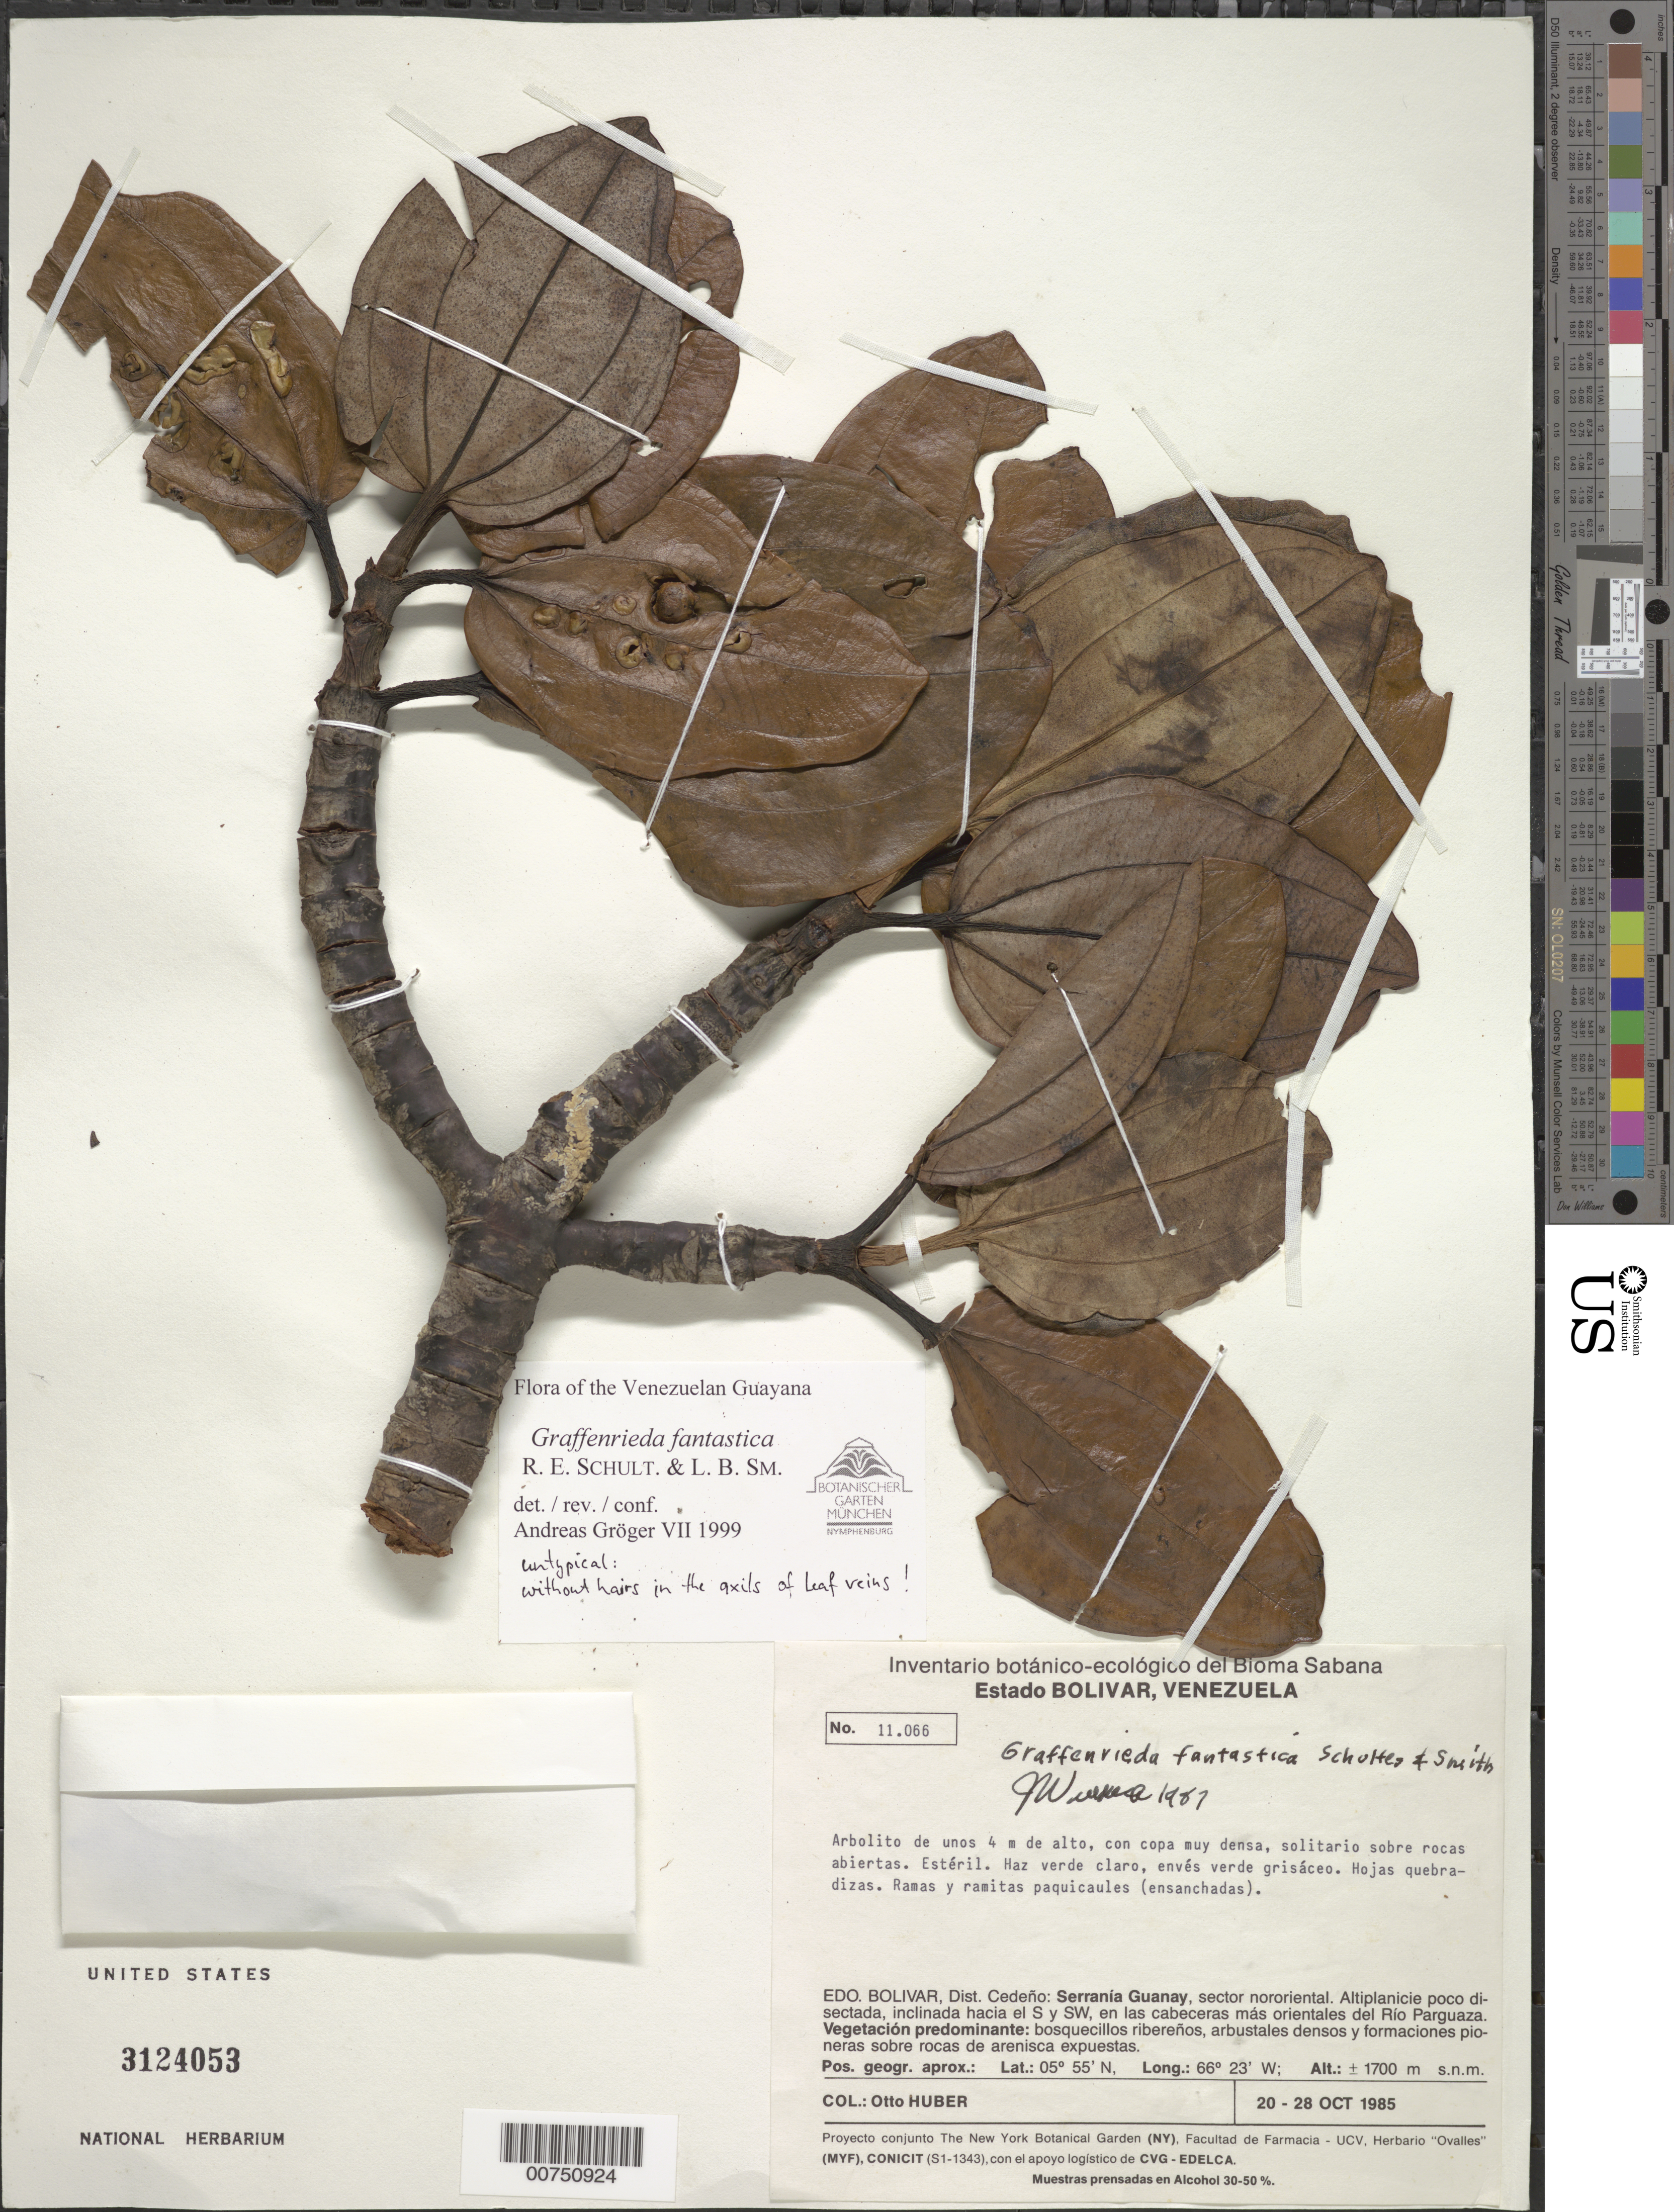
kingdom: Plantae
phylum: Tracheophyta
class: Magnoliopsida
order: Myrtales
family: Melastomataceae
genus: Graffenrieda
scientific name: Graffenrieda fantastica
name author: R.E. Schult. & L.B. Sm.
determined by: Gröger, A.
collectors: O. Huber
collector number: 11066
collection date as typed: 20-Oct-85 to 28-Oct-85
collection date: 1985-10-20/1985-10-28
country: Venezuela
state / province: Bolívar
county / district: Cedeño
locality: Serrania Guanay, sector nororiental; orientales del Río Parguaza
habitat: Solitario sobre rocas abiertas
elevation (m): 1700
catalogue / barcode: US 3124053